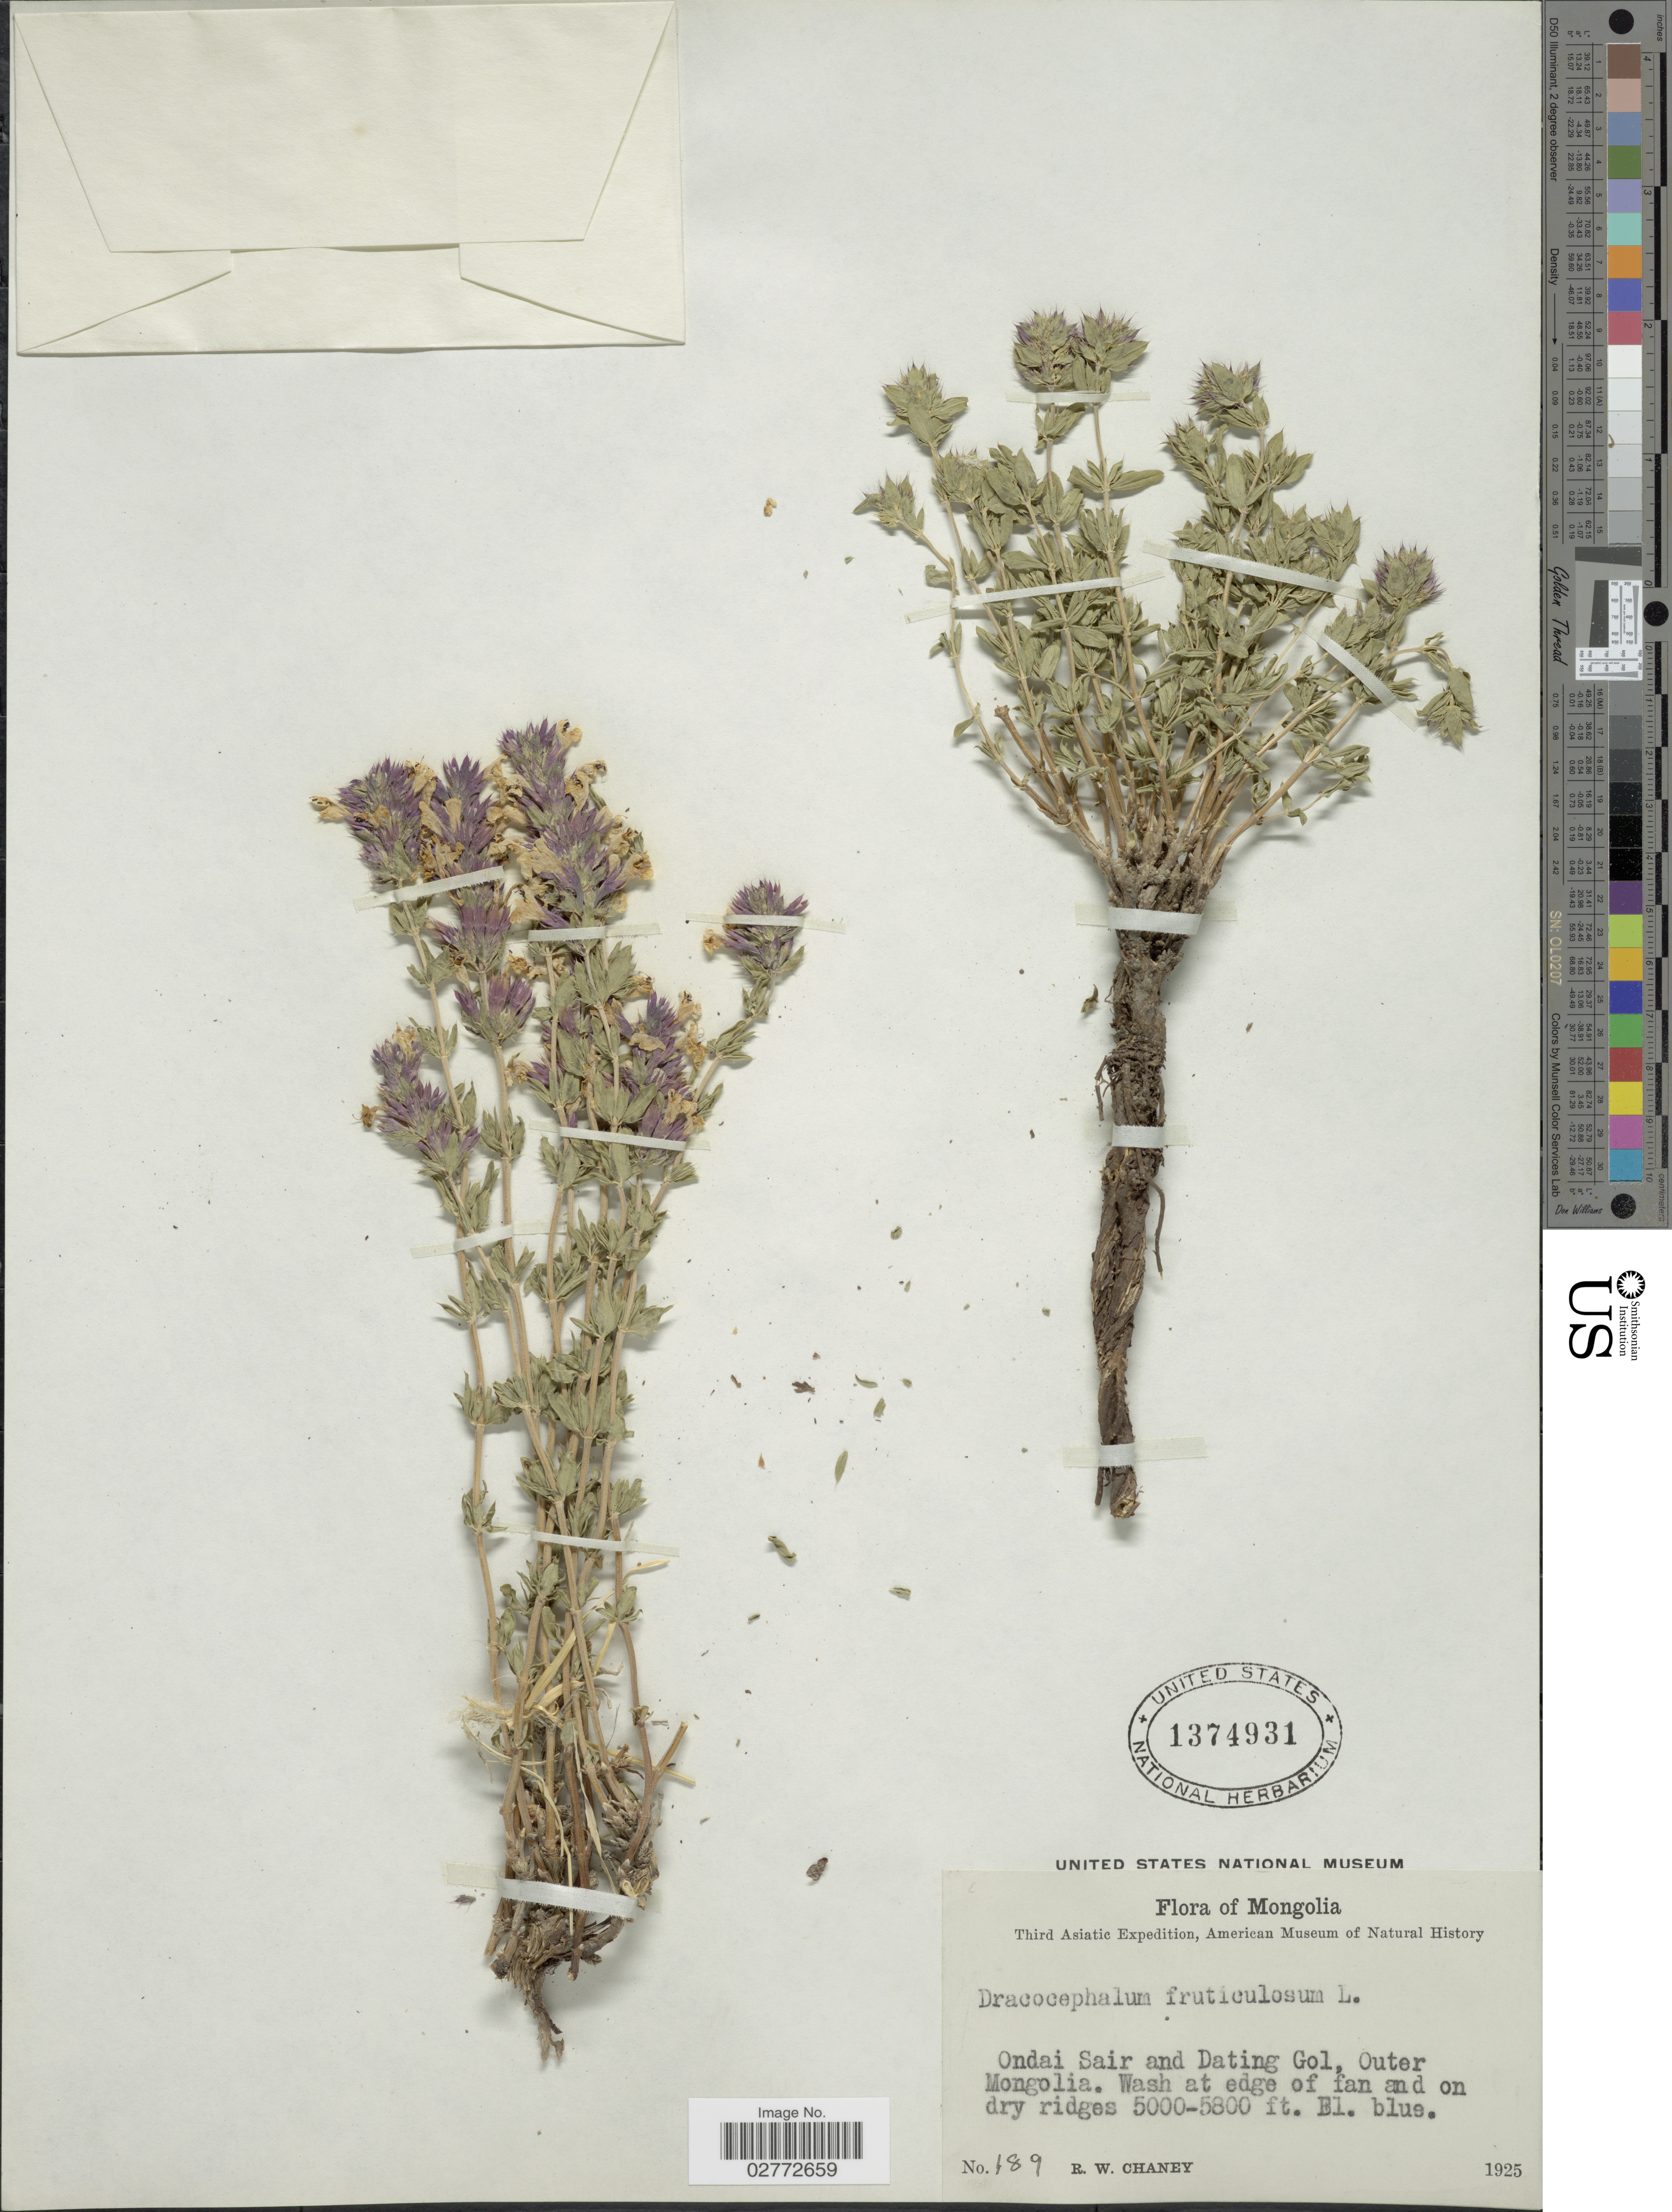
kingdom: Plantae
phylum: Tracheophyta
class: Magnoliopsida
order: Lamiales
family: Lamiaceae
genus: Dracocephalum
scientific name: Dracocephalum fruticulosum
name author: Steph. ex Willd.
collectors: R. Chaney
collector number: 189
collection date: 1925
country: Mongolia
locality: Ondai Sair and Dating Gol, Outer Mongolia.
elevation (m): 1524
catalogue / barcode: US 1374931